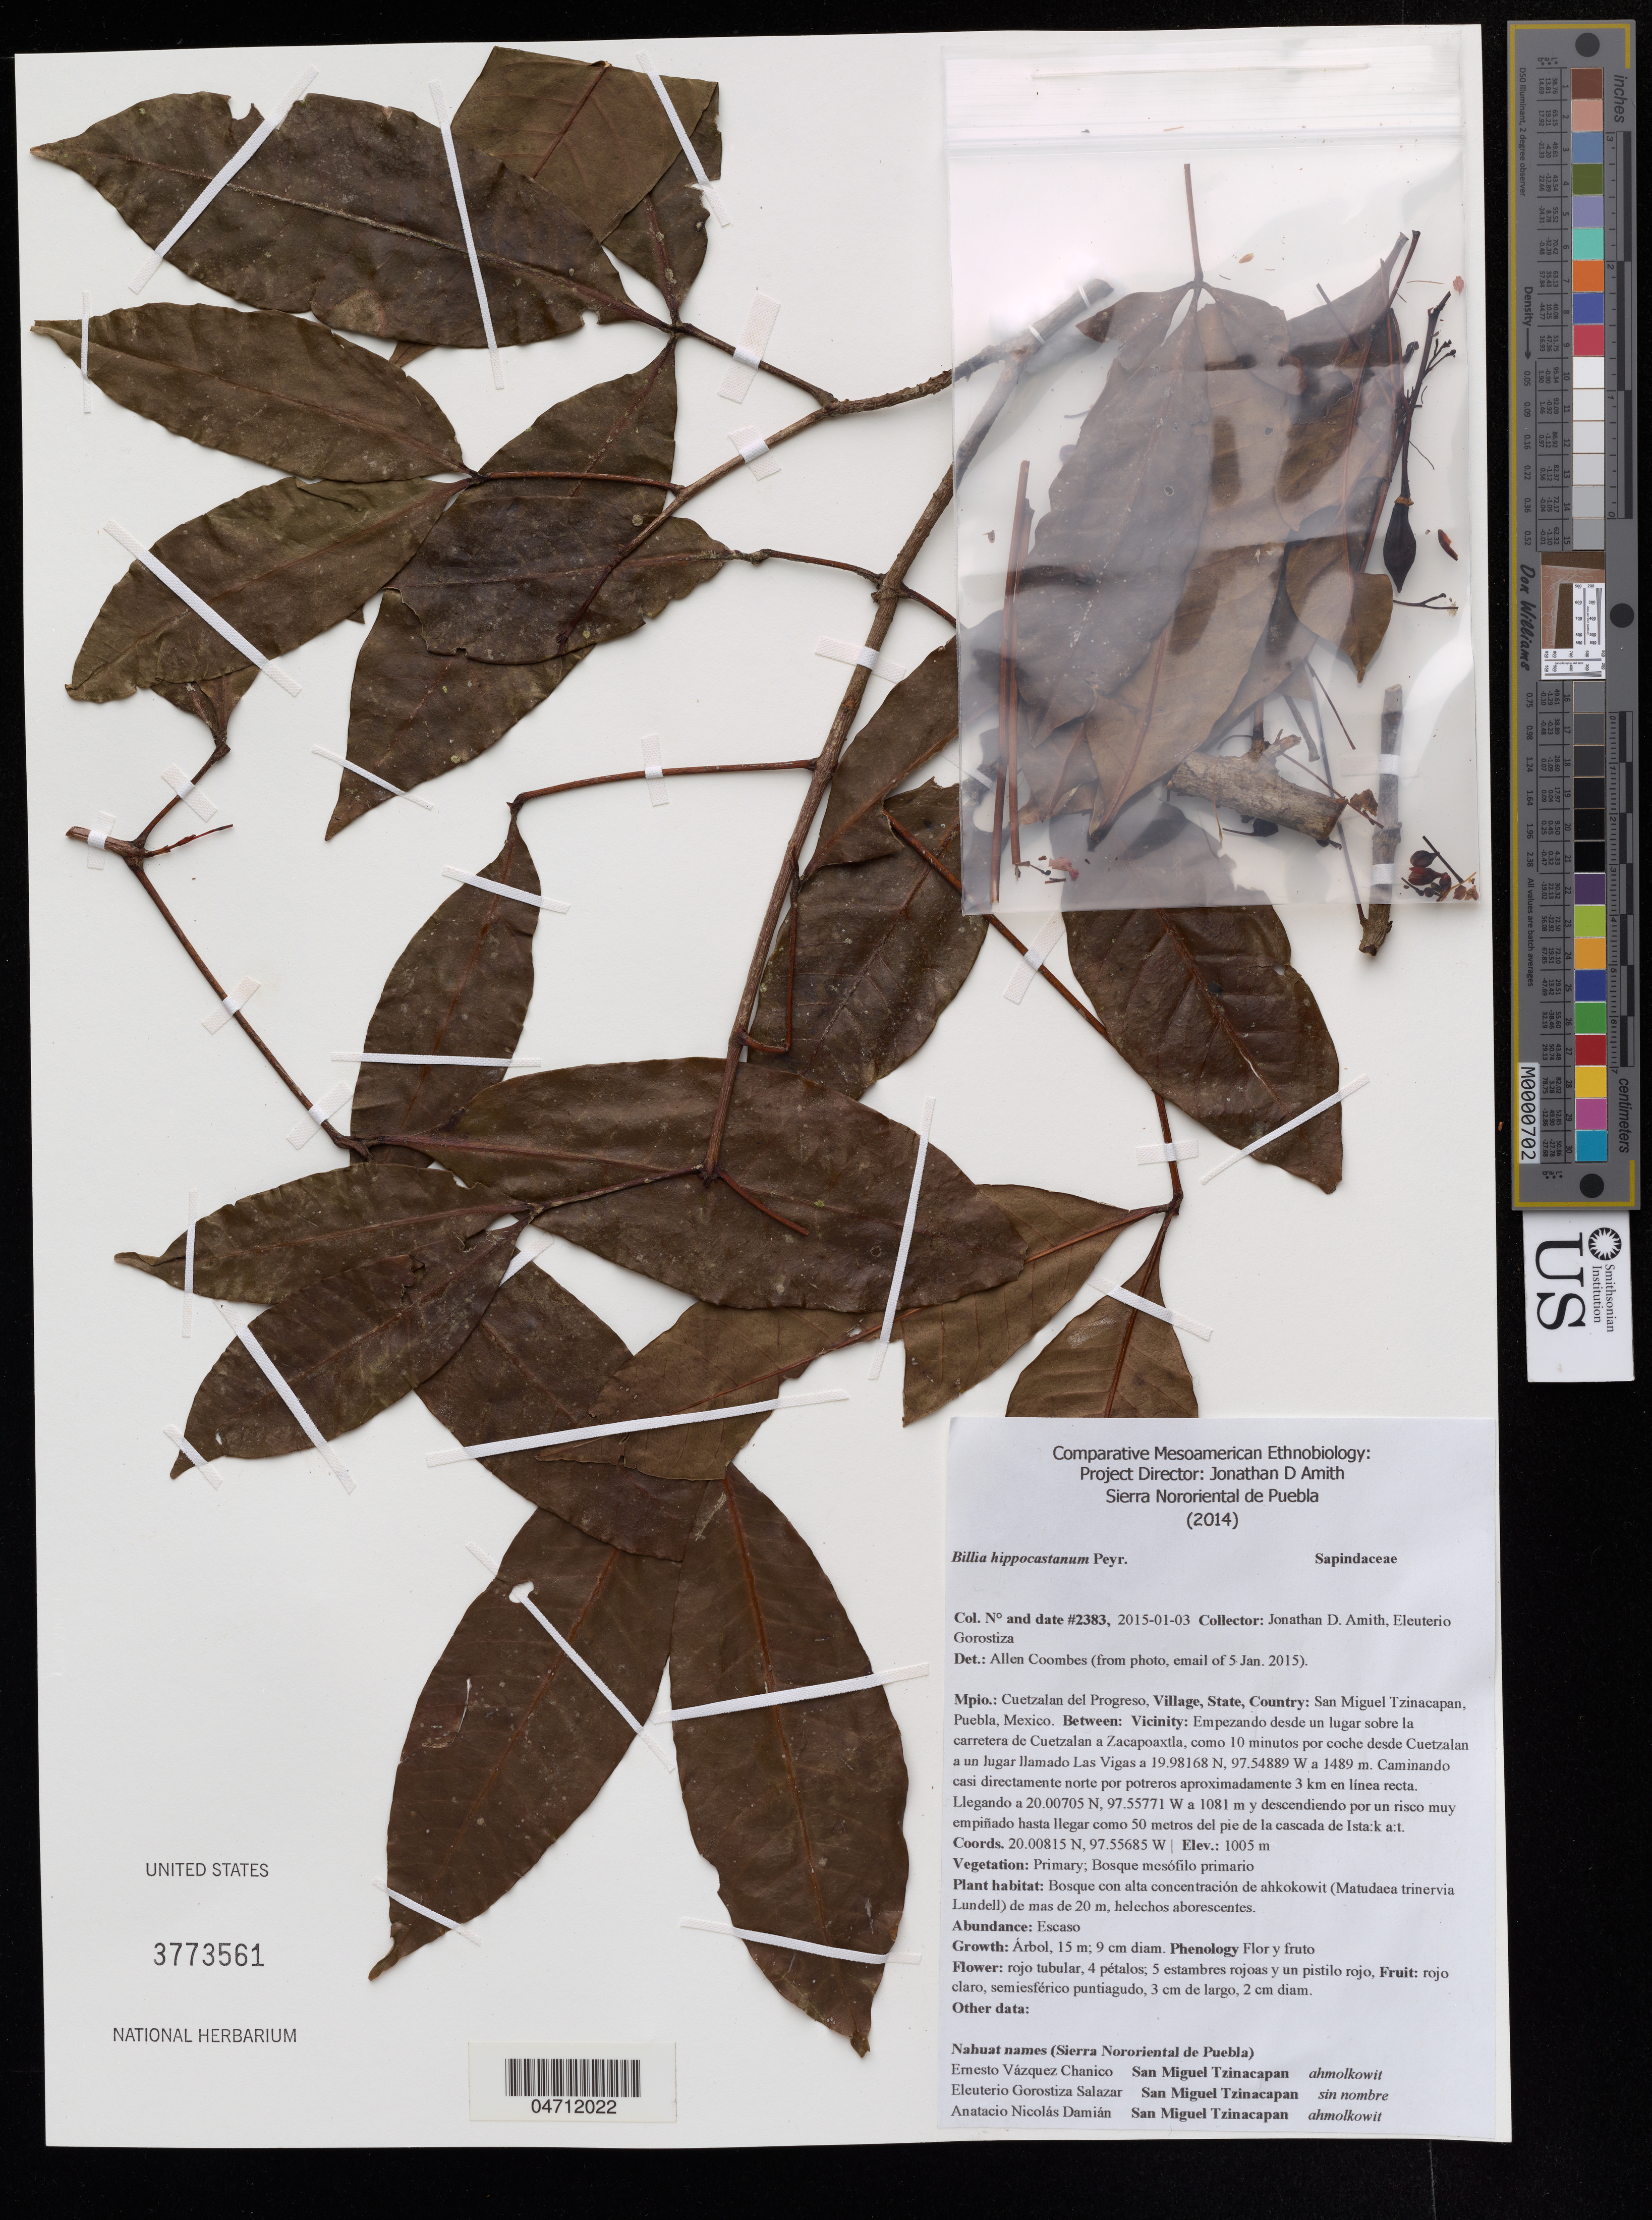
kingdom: Plantae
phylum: Tracheophyta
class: Magnoliopsida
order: Sapindales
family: Sapindaceae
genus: Billia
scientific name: Billia hippocastanum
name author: Peyr.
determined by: Acevedo-Rodríguez, P., (BOT), Smithsonian Institution - National Museum of Natural History (UNITED STATES)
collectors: J. D. Amith & E. Gorostiza S.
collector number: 2383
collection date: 2015-01-03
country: Mexico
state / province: Puebla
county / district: Cuetzalan del Progreso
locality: San Miguel Tzinacapan, Empezando desde un lugar sobre la carretera de Cuetzalan a Zacapoaxtla, como 10 minutos por coche desde Cuetzalan a un lugar llamado Las Vigas a 19.98168 N, 97.54889 W a 1489 m. Caminando casi directamente norte por potreros aproxim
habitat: Bosque con alta concentración de ahkokowit (Matudaea Lundell) de mas de 20 m, helechos aborescentes.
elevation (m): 1005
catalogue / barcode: US 3773561